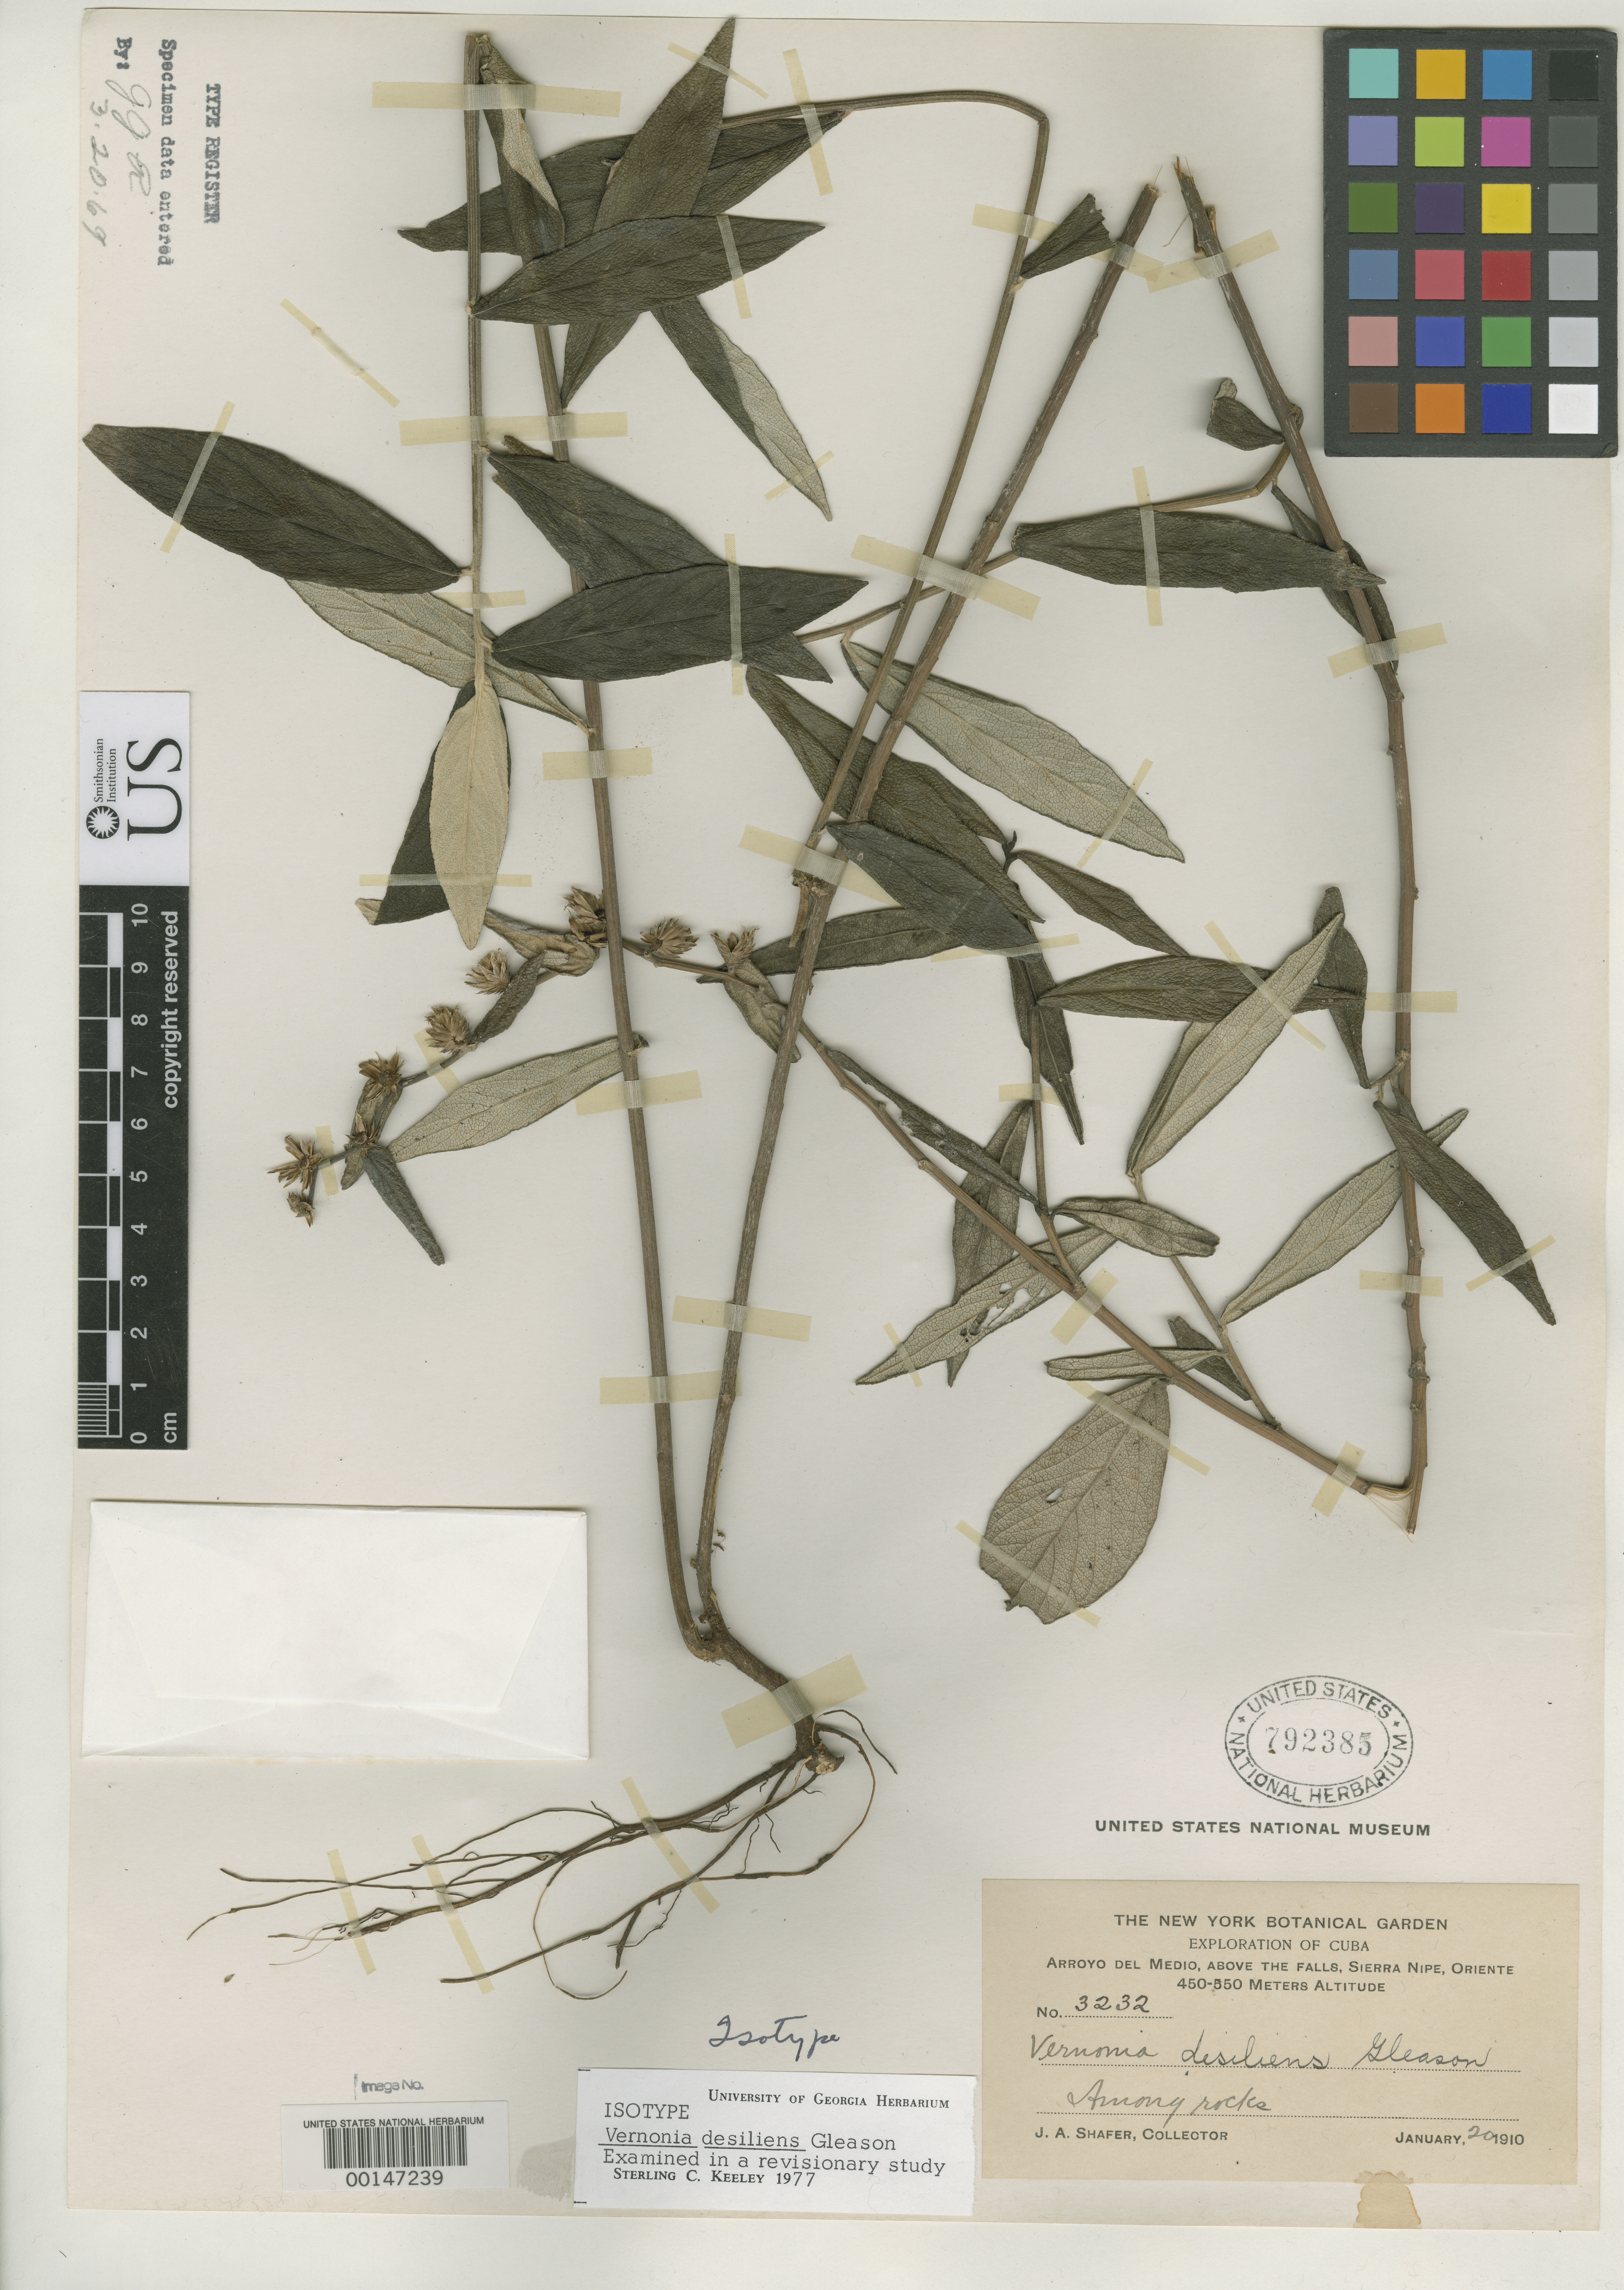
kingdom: Plantae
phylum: Tracheophyta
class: Magnoliopsida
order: Asterales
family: Asteraceae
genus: Vernonia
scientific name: Vernonia desiliens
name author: Gleason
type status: Isotype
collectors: J. A. Shafer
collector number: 3232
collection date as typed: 20 Jan 1910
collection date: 1910-01-20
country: Cuba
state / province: Oriente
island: Greater Antilles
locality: Arroyo del Media.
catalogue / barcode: US 792385